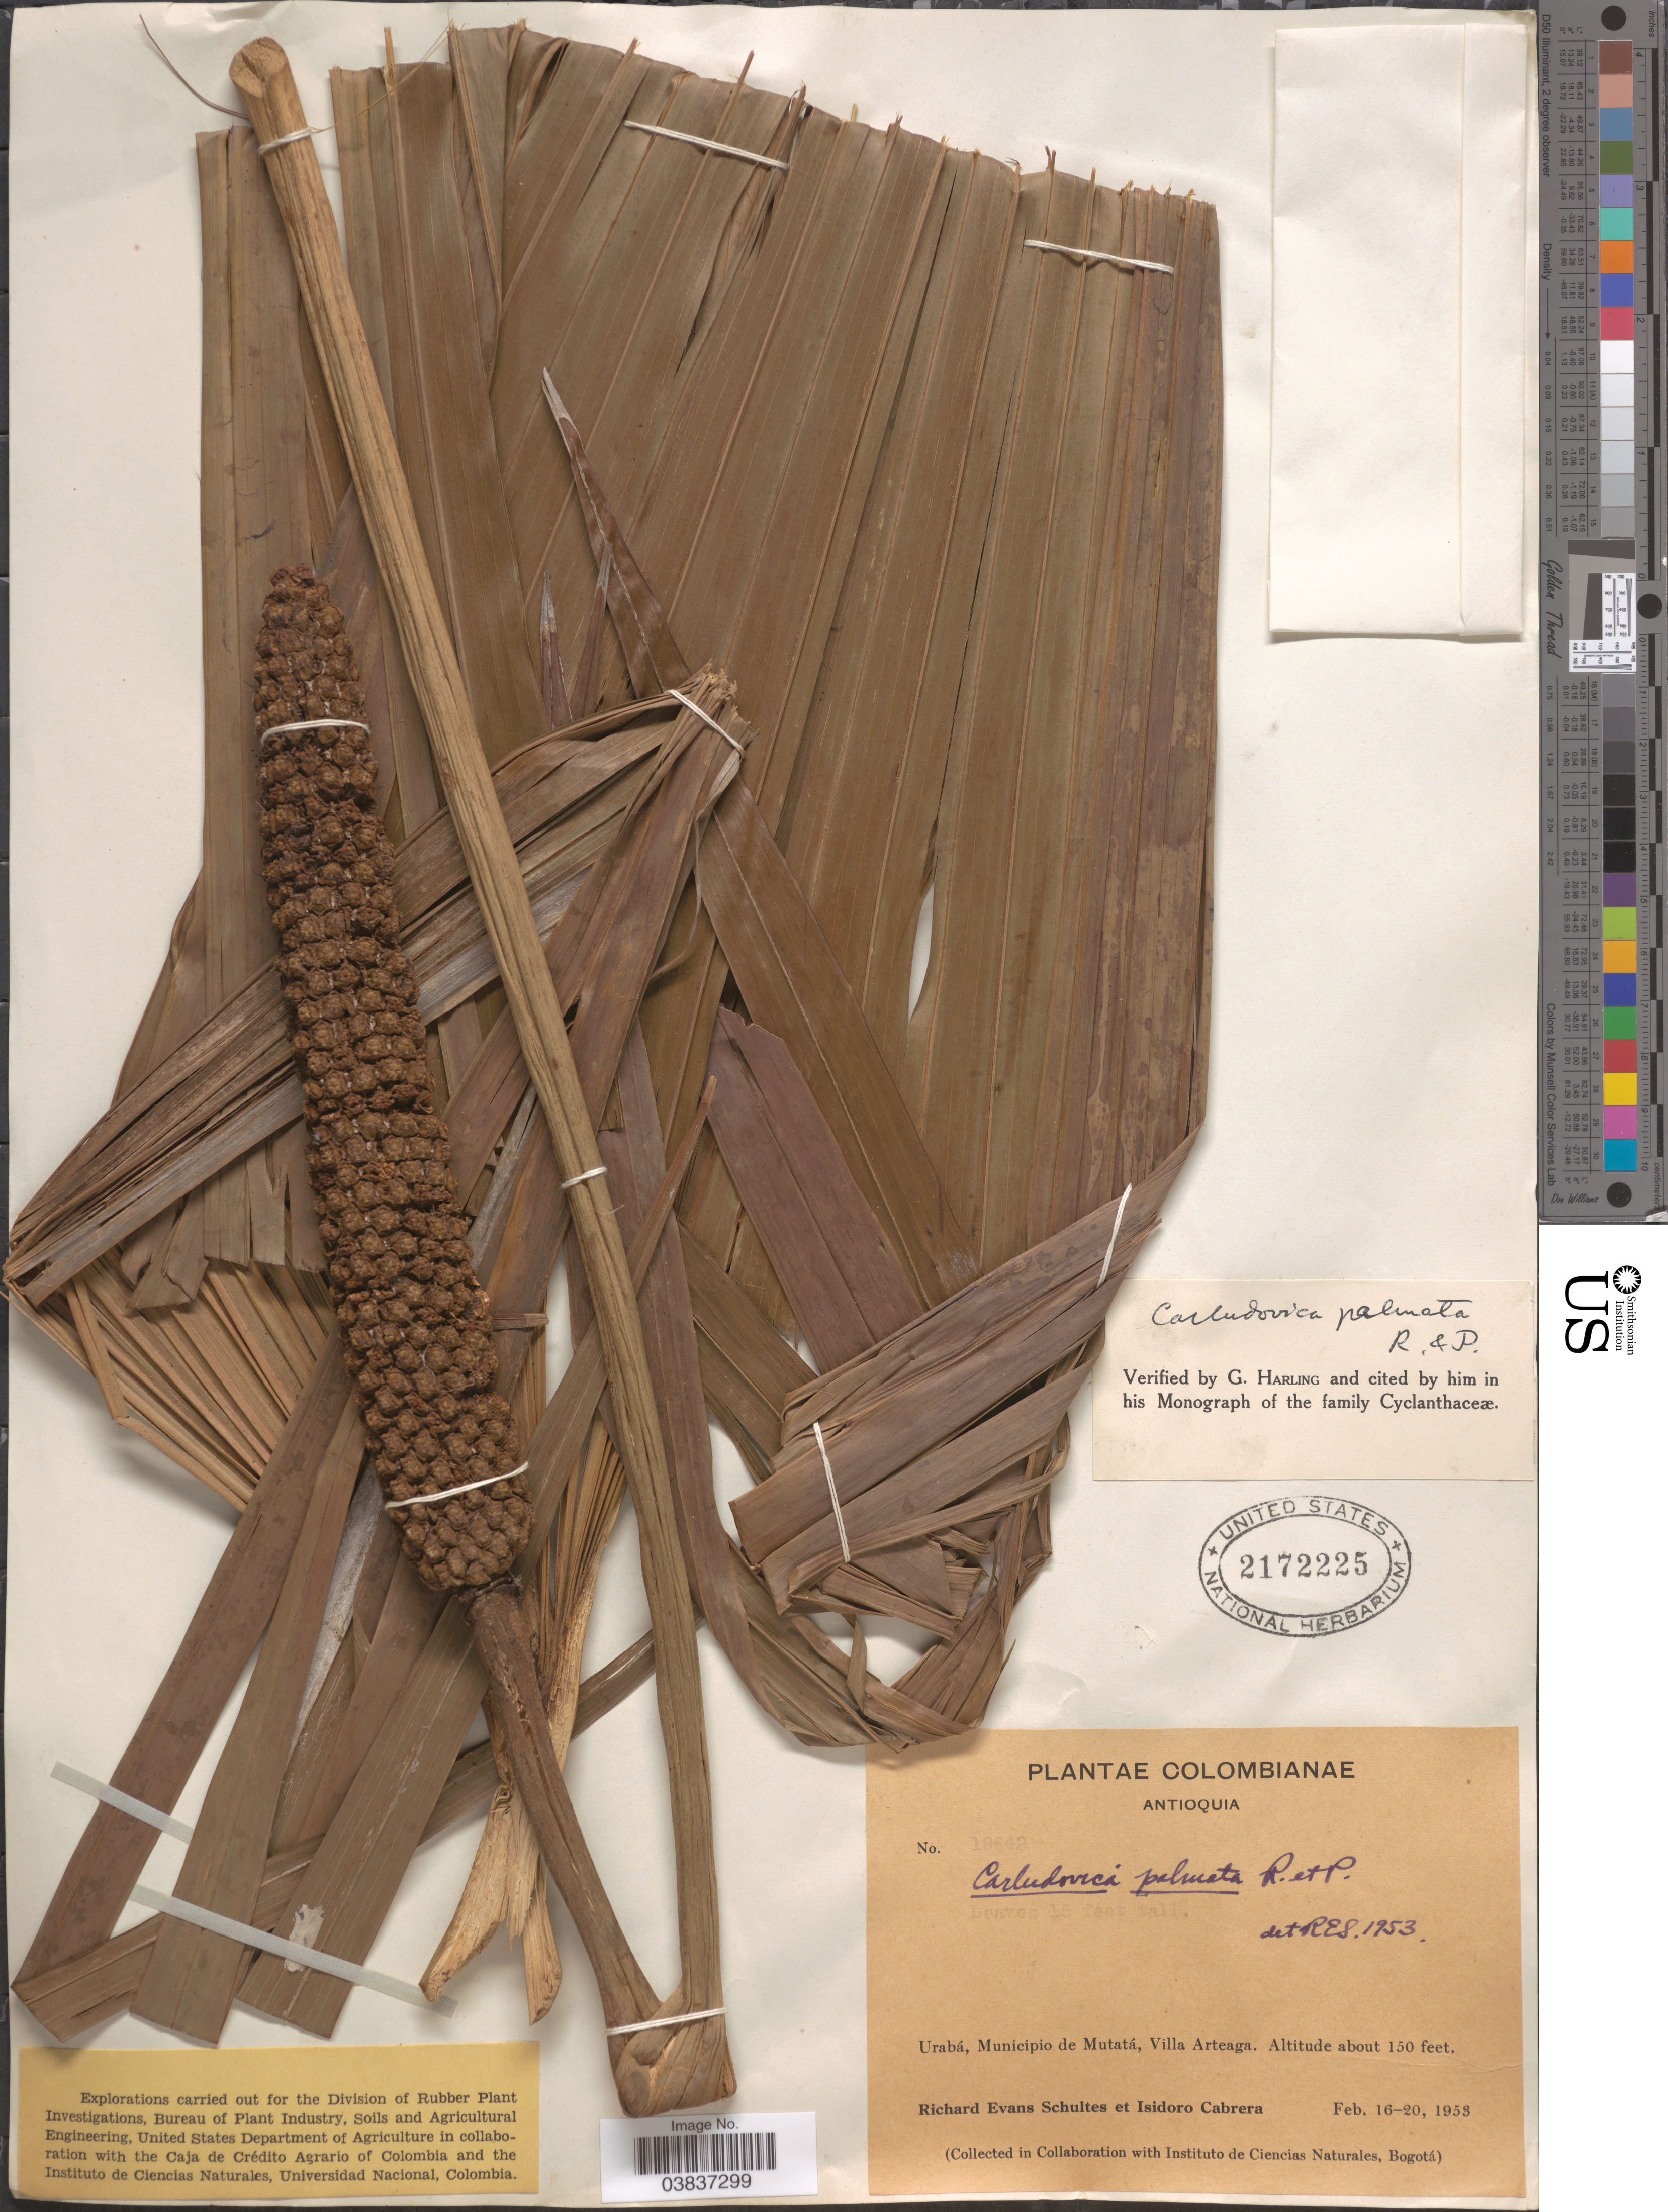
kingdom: Plantae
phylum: Tracheophyta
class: Liliopsida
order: Pandanales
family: Cyclanthaceae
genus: Carludovica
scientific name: Carludovica palmata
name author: Ruiz & Pav.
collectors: R. E. Schultes & I. Cabrera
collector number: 18642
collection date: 1953-02-16/1953-02-20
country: Colombia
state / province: Antioquia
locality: Urabá, Municipio de Mutatá, Villa Arteaga.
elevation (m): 46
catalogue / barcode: US 2172225